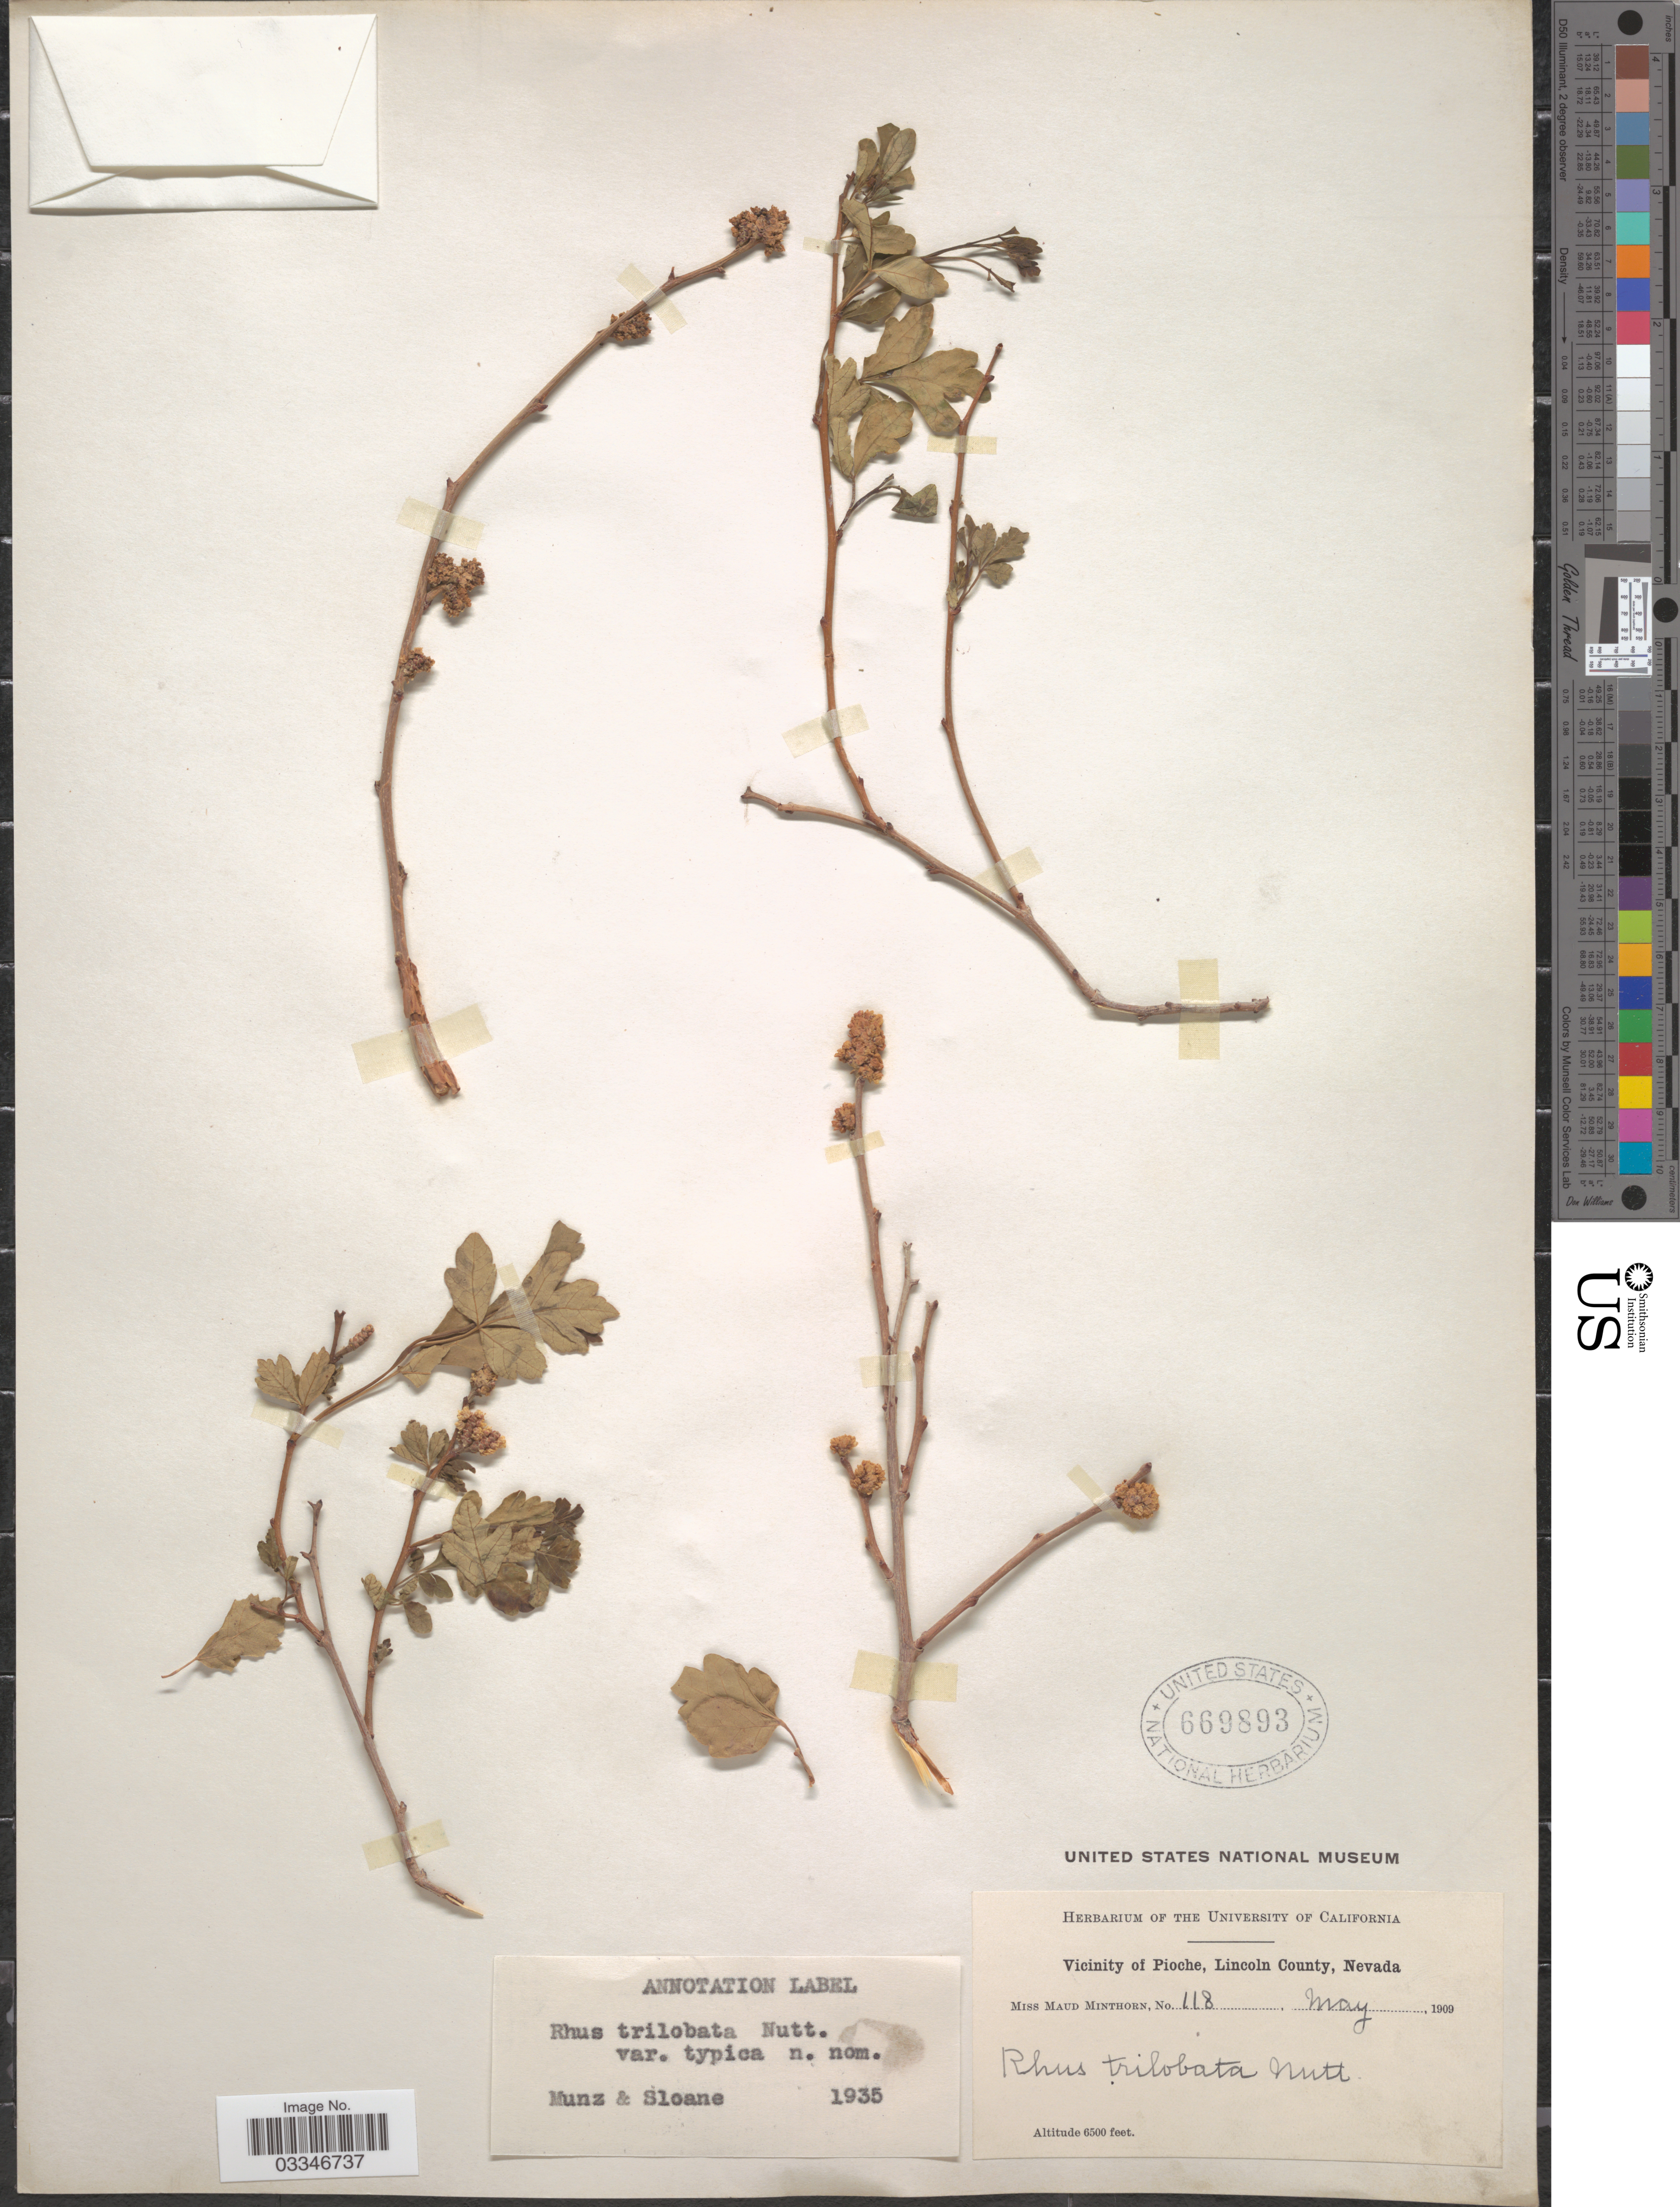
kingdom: Plantae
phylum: Tracheophyta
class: Magnoliopsida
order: Sapindales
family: Anacardiaceae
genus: Rhus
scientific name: Rhus trilobata var. typica Munz & Sloane ined.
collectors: M. Minthorn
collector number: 118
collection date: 1909-05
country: United States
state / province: Nevada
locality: Vicinity of Pioche, Lincoln County.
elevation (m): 1981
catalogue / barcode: US 669893